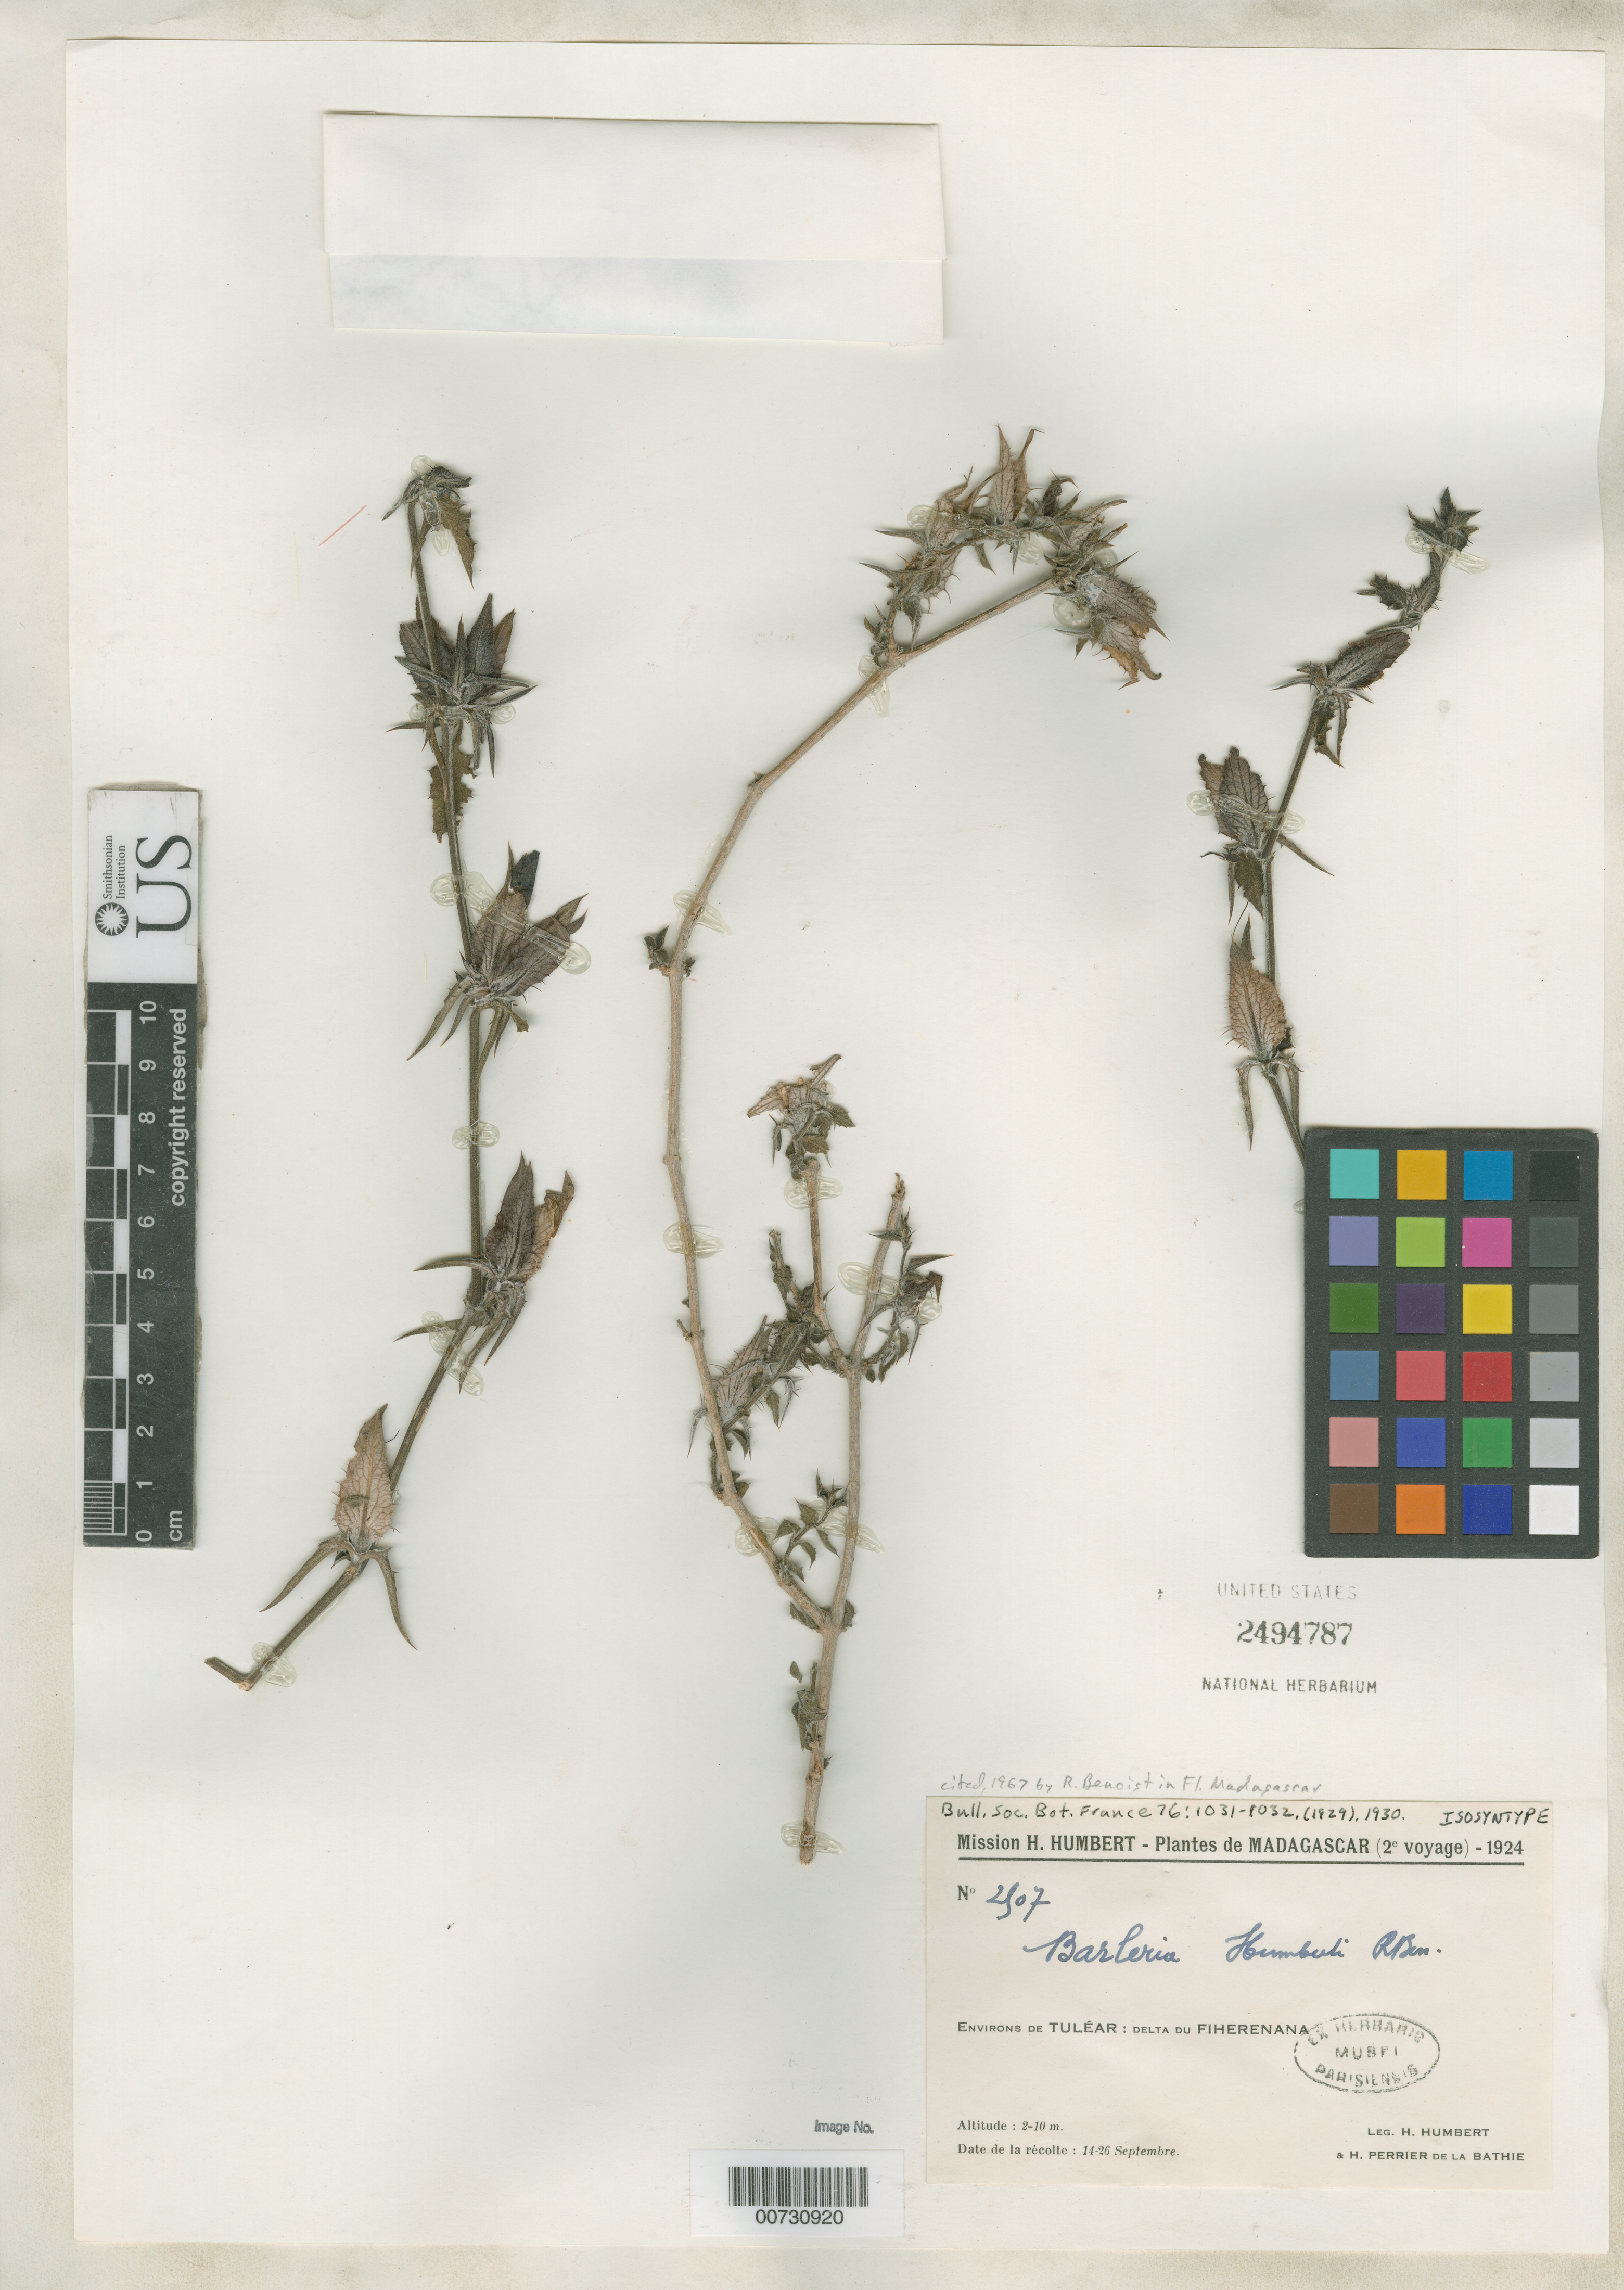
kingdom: Plantae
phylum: Tracheophyta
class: Magnoliopsida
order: Lamiales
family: Acanthaceae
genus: Barleria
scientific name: Barleria humbertii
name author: Benoist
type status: Isosyntype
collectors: H. Humbert & H. Perrier de la Bâthie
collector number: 2507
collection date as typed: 14 Sep 1924 to 26 Sep 1924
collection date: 1924-09-14/1924-09-26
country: Madagascar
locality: Environs de Tuléar, delta du Fiherenana.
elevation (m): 2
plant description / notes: As "Humberti". Cited 1967 by R. Benoist, Fl. Madagascar fam. 182.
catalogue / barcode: US 2494787